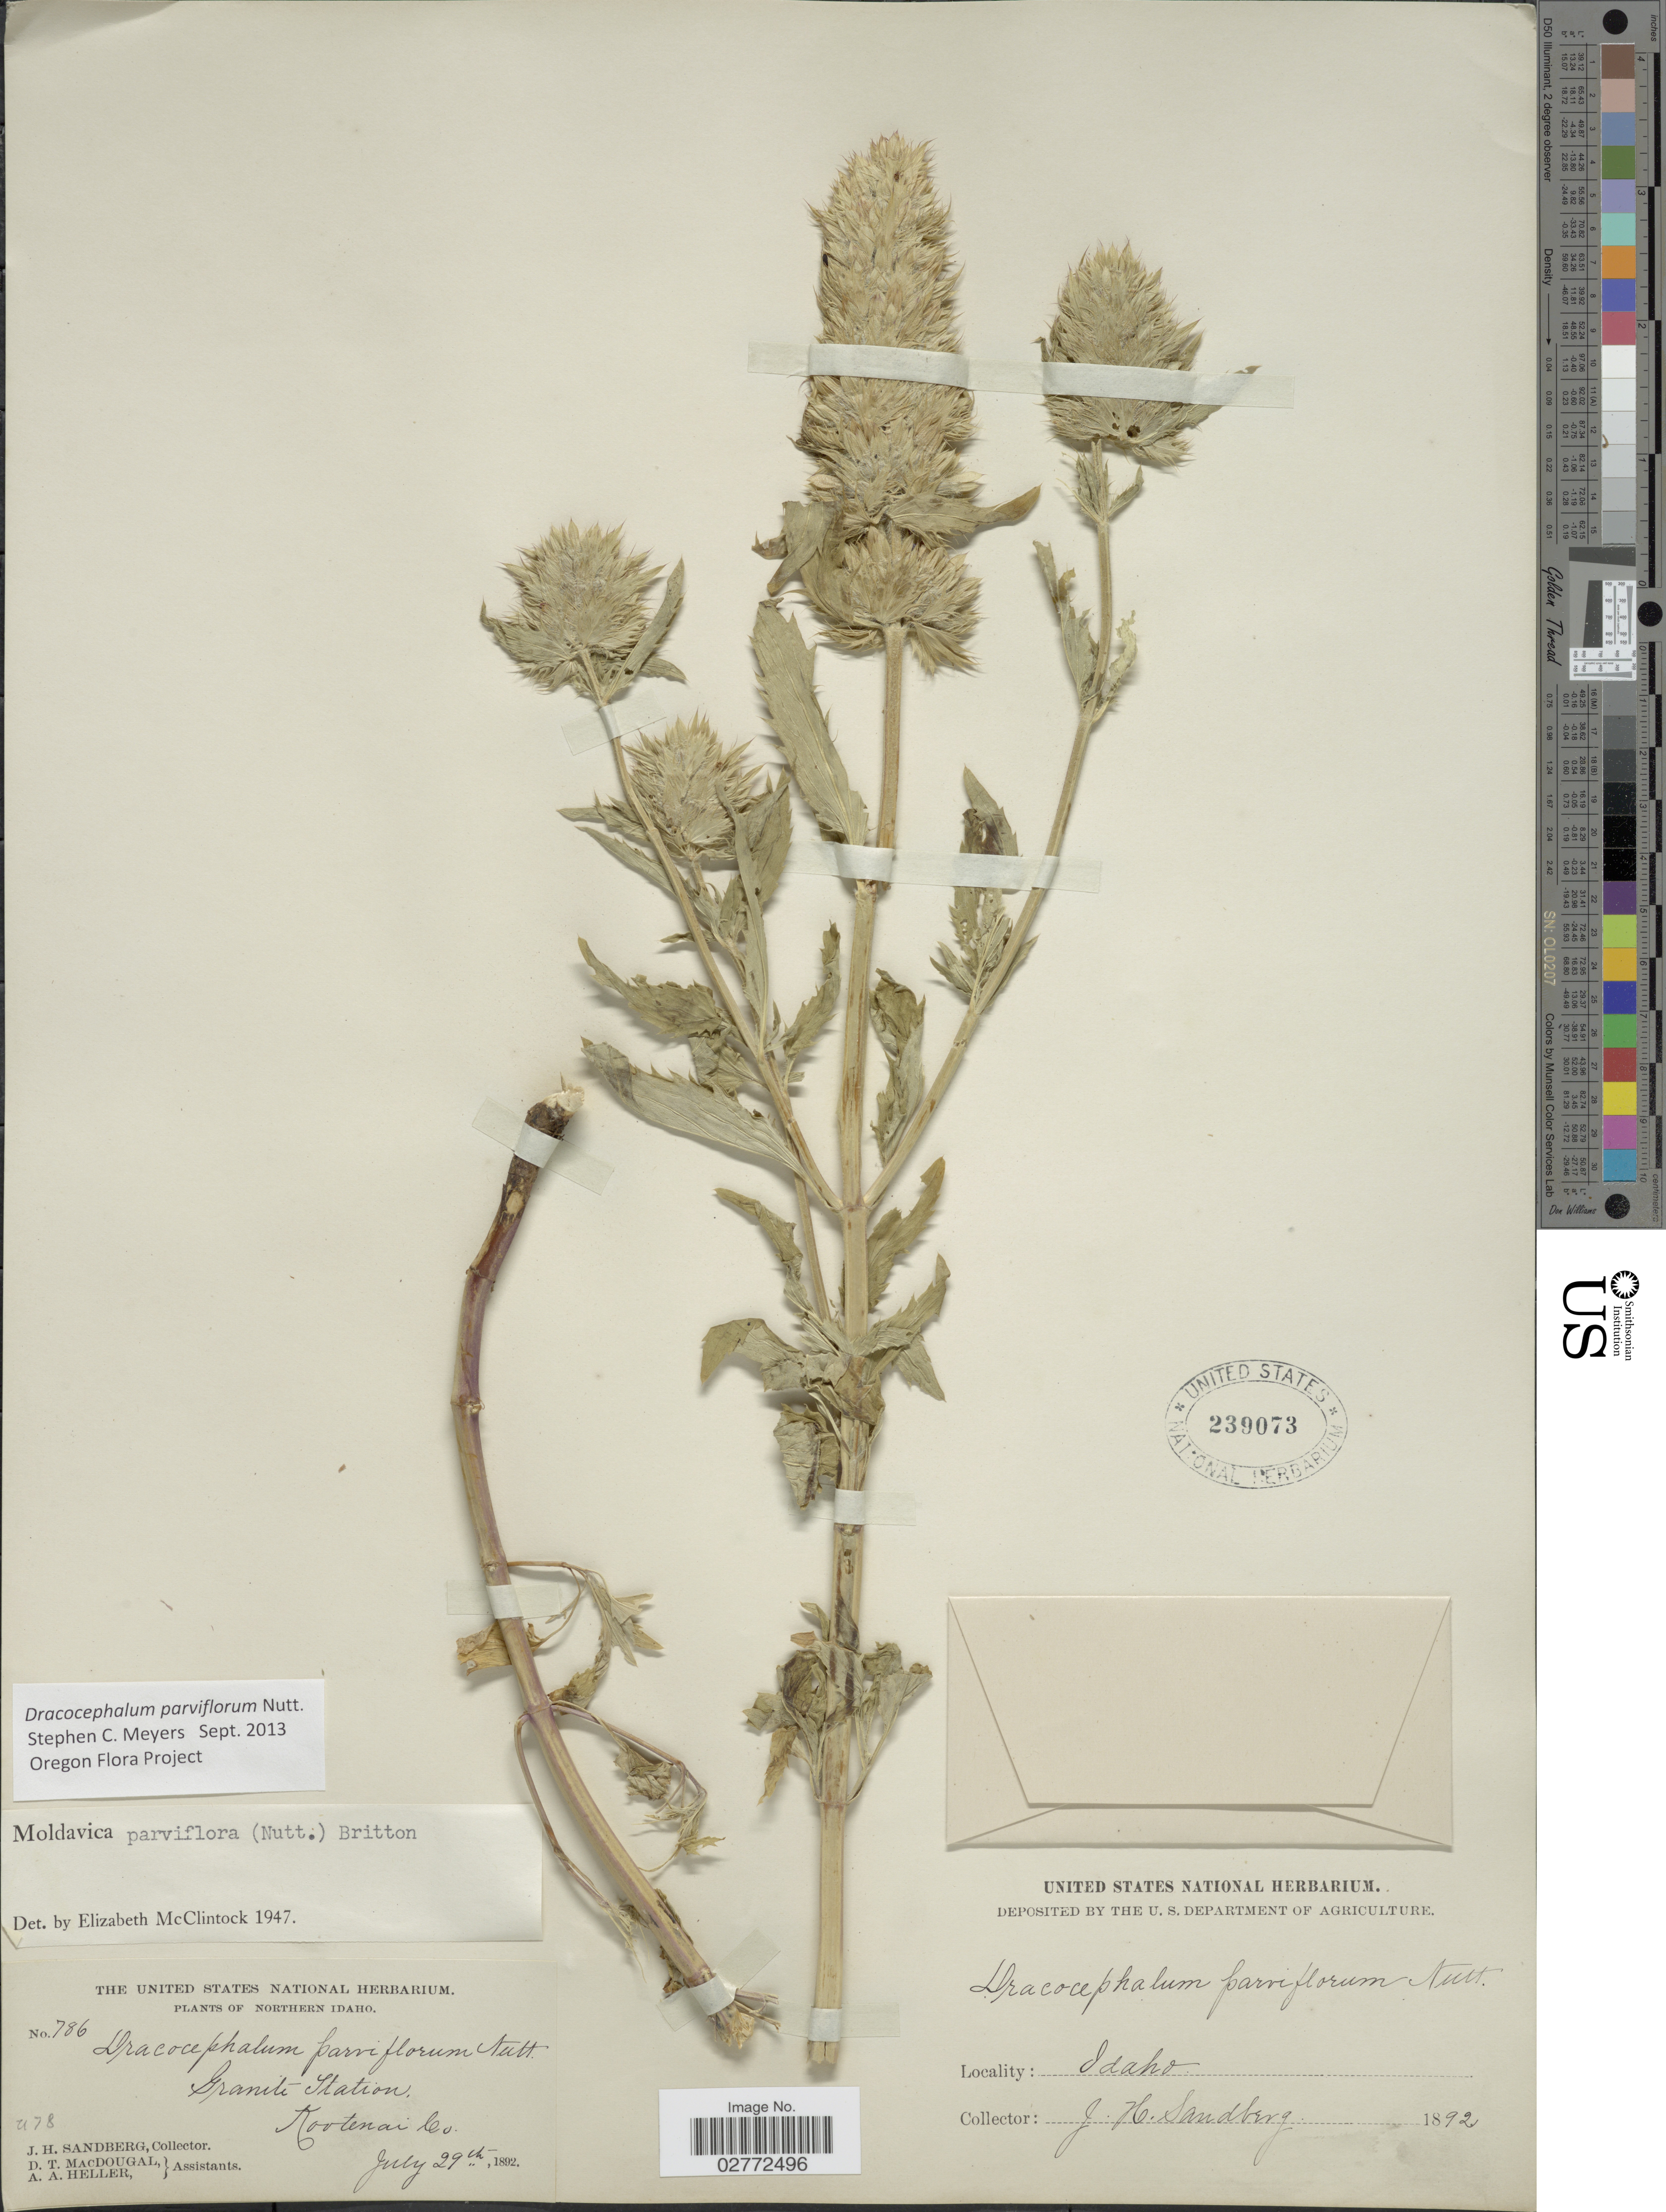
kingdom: Plantae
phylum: Tracheophyta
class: Magnoliopsida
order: Lamiales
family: Lamiaceae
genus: Dracocephalum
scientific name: Dracocephalum parviflorum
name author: Nutt.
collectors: J. H. Sandberg, D. T. MacDougal & A. A. Heller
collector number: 786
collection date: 1892-07-29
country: United States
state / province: Idaho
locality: Northern Idaho. Granite Station: Kootenai Co.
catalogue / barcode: US 239073